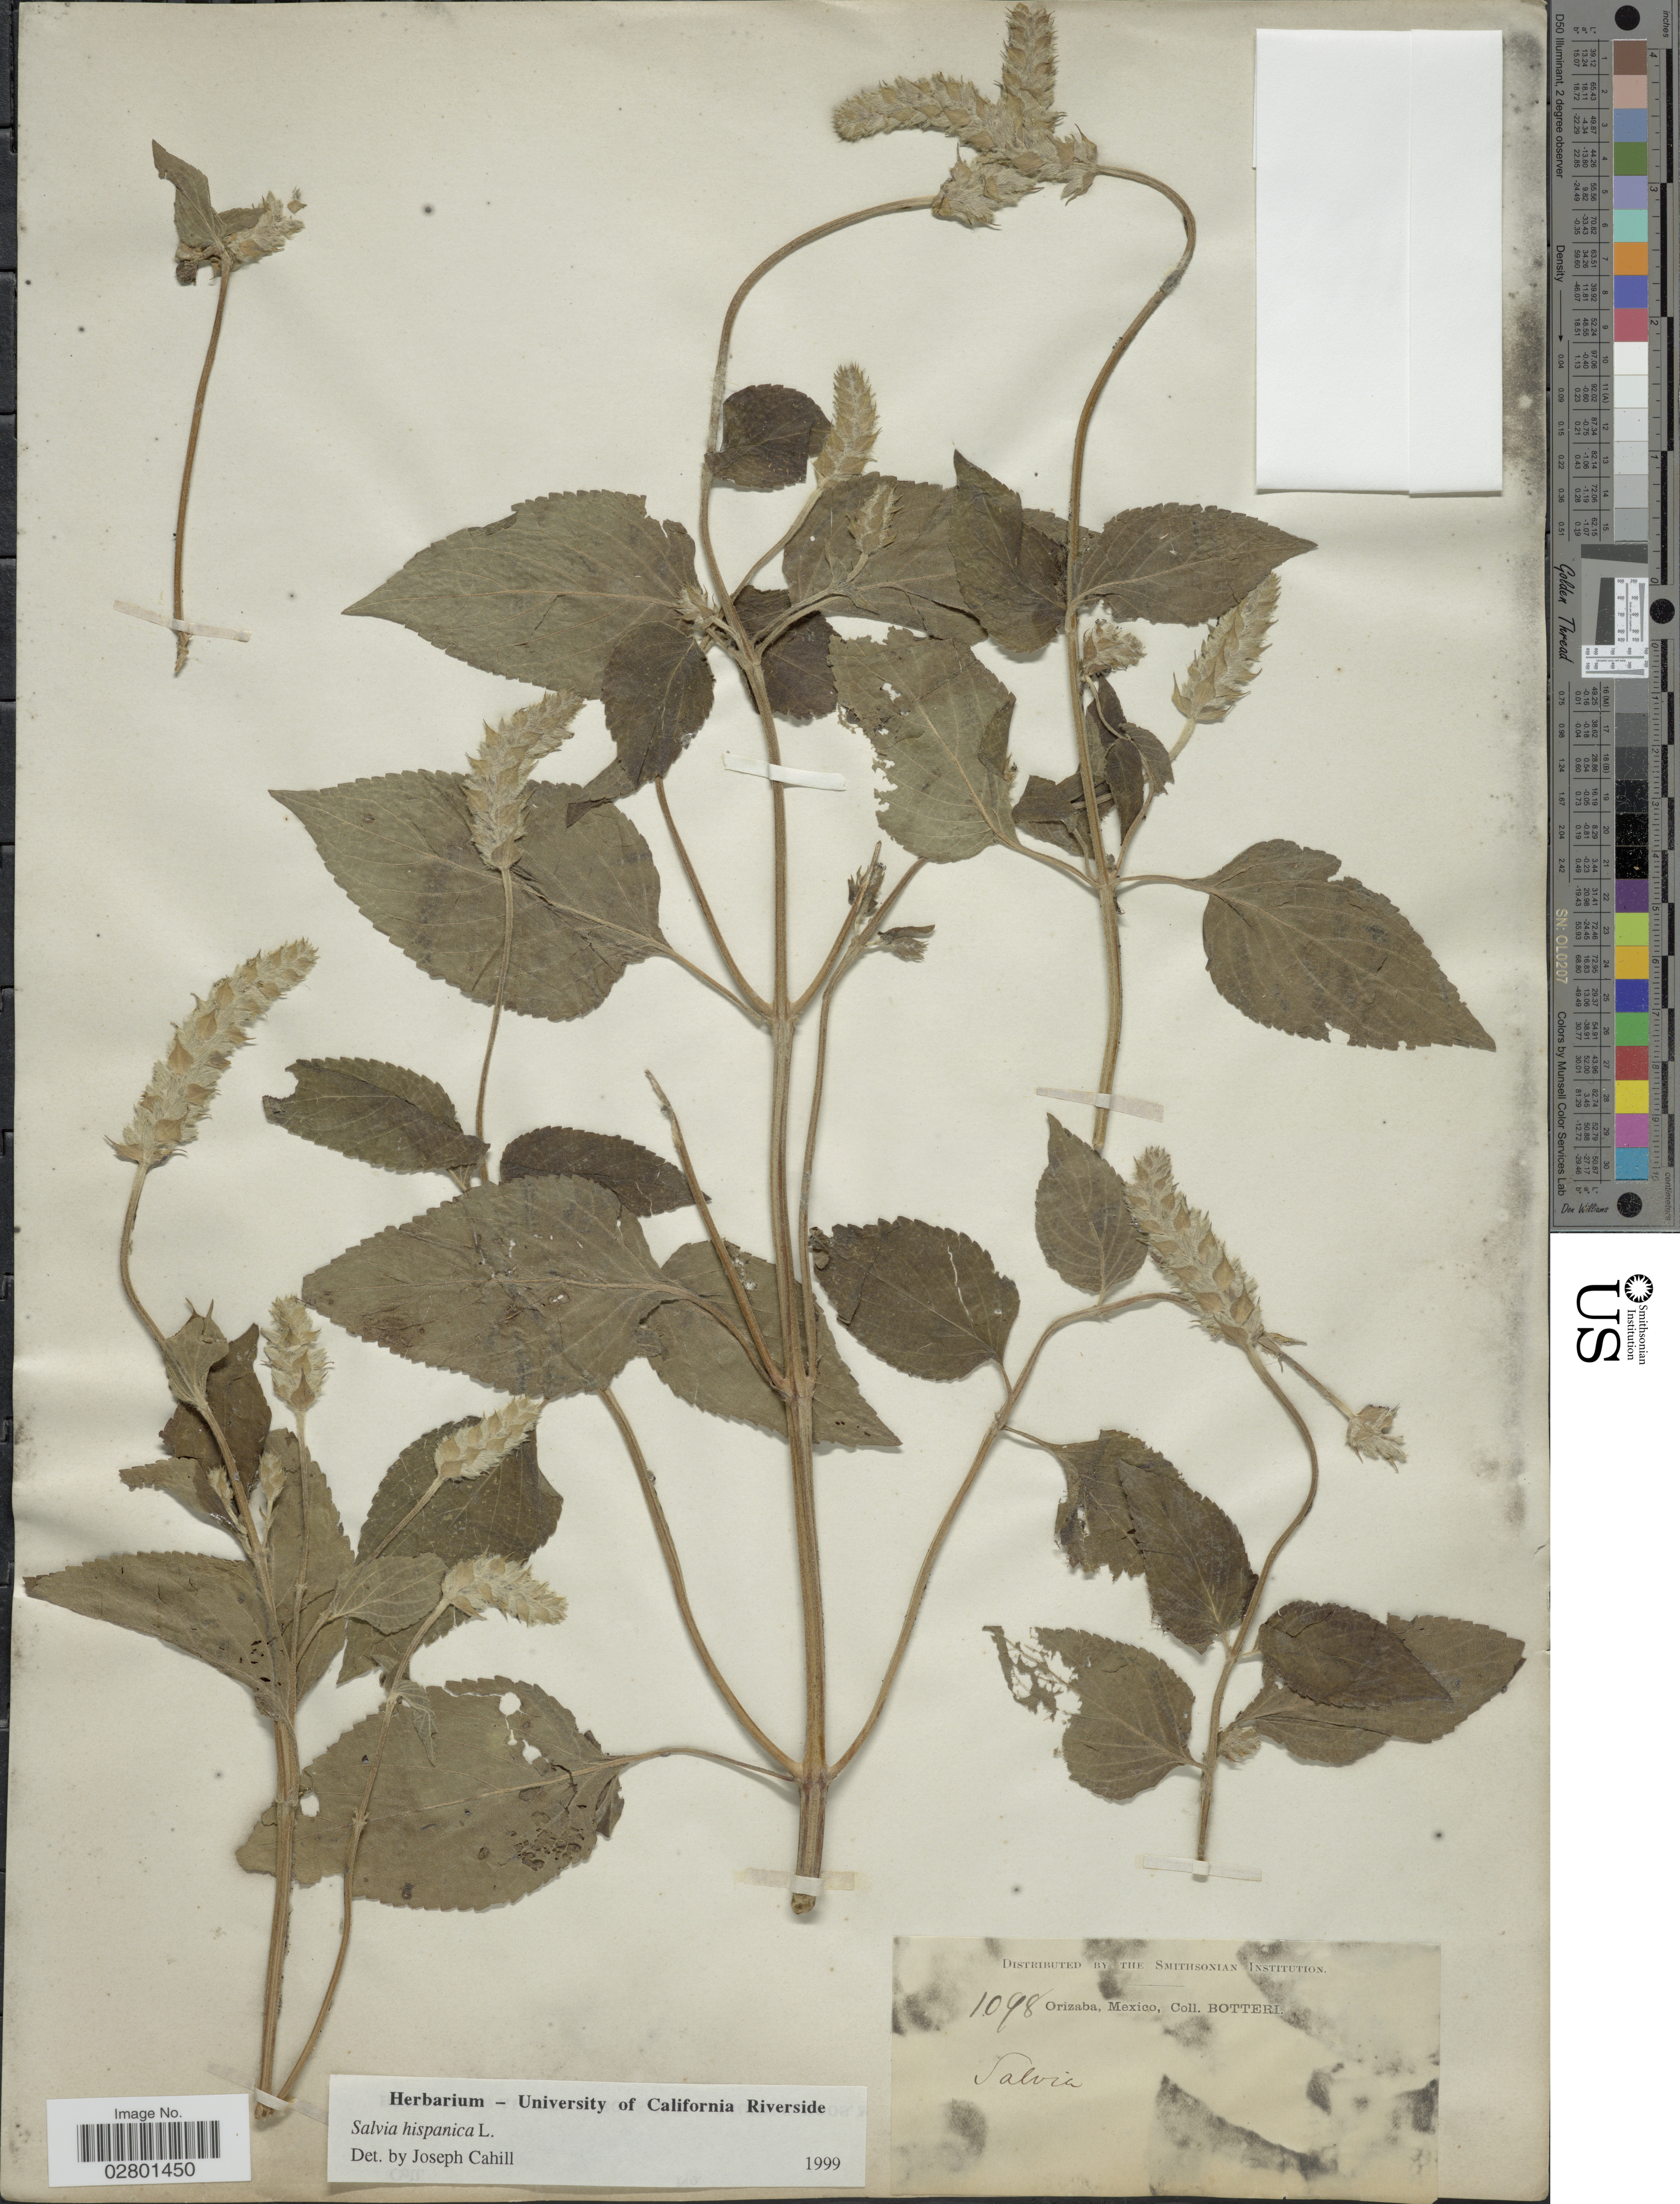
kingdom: Plantae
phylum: Tracheophyta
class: Magnoliopsida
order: Lamiales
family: Lamiaceae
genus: Salvia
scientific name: Salvia hispanica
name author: L.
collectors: -. Botteri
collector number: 1098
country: Mexico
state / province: Veracruz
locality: Orizaba.